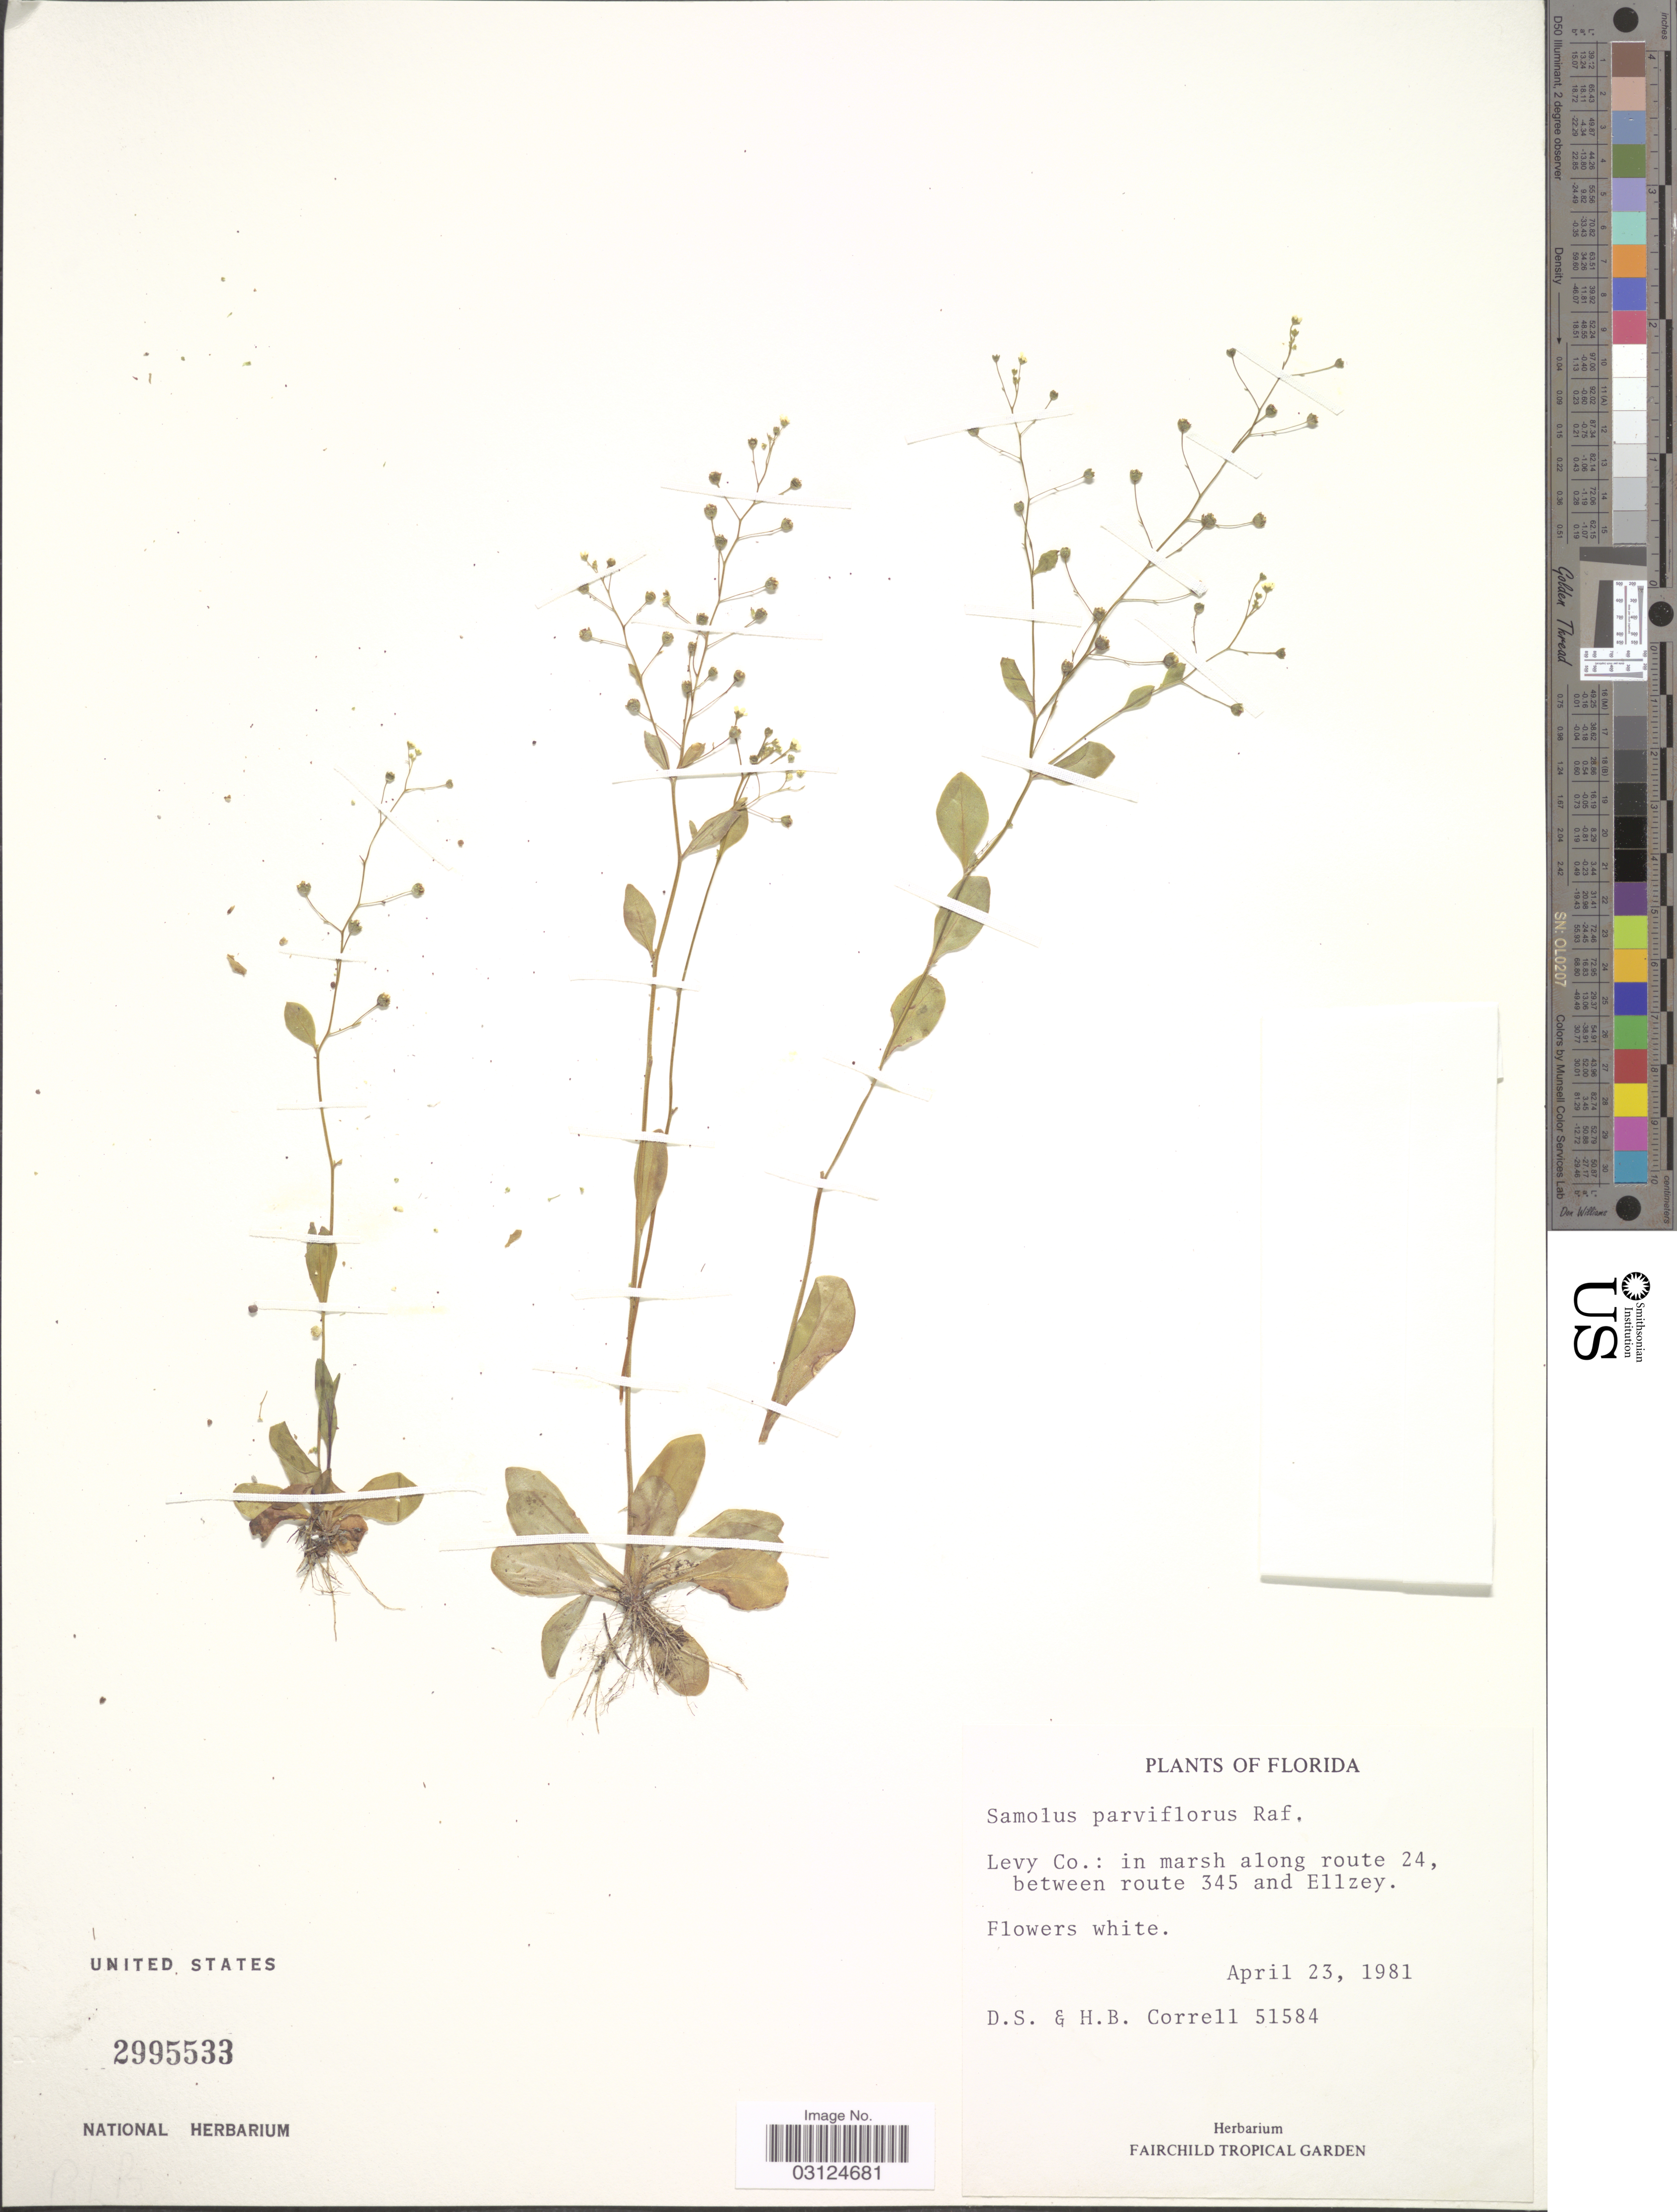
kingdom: Plantae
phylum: Tracheophyta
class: Magnoliopsida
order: Ericales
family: Primulaceae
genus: Samolus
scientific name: Samolus parviflorus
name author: Raf.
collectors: D. S. Correll & H. Correll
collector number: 51584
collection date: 1981-04-23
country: United States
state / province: Florida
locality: Levy Co.: in marsh along route 24, between route 345 and Ellzey.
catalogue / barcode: US 2995533